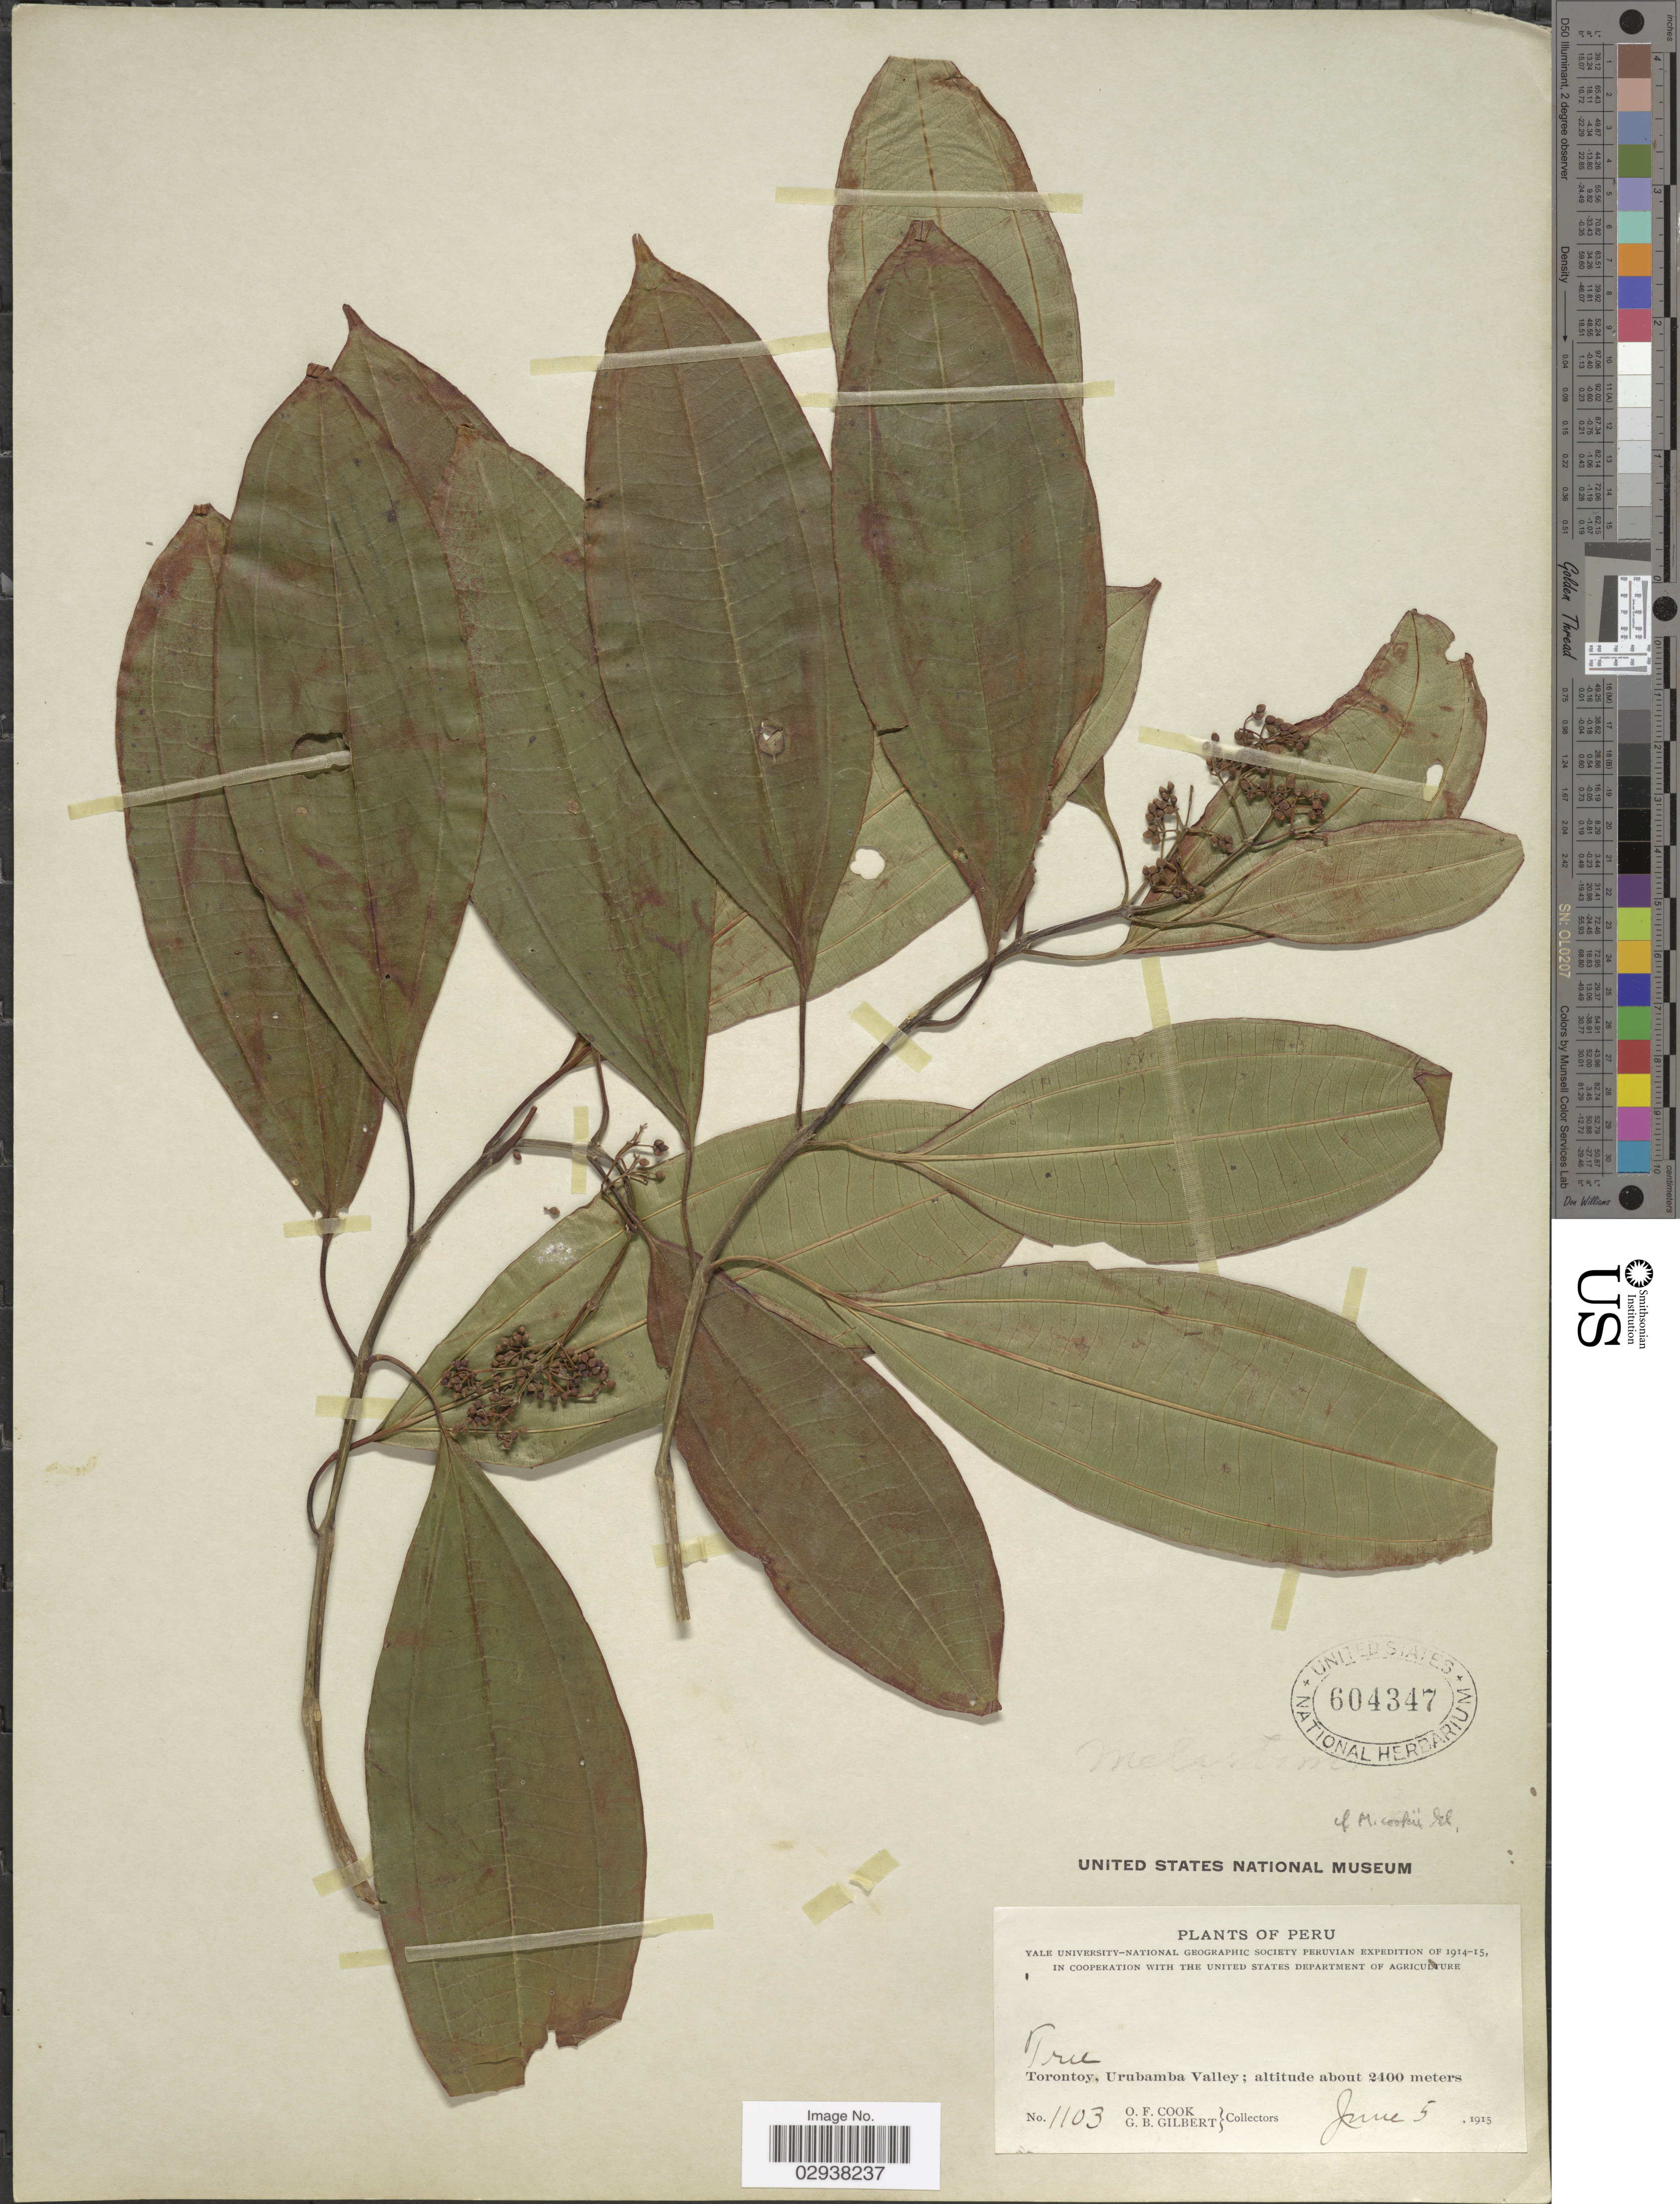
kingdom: Plantae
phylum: Tracheophyta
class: Magnoliopsida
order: Myrtales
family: Melastomataceae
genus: Miconia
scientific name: Miconia cookii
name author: Gleason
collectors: O. F. Cook & G. B. Gilbert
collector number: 1103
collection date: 1915-06-05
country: Peru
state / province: Cusco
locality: Torontoy, Urubamba Valley.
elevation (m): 2400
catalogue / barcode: US 604347